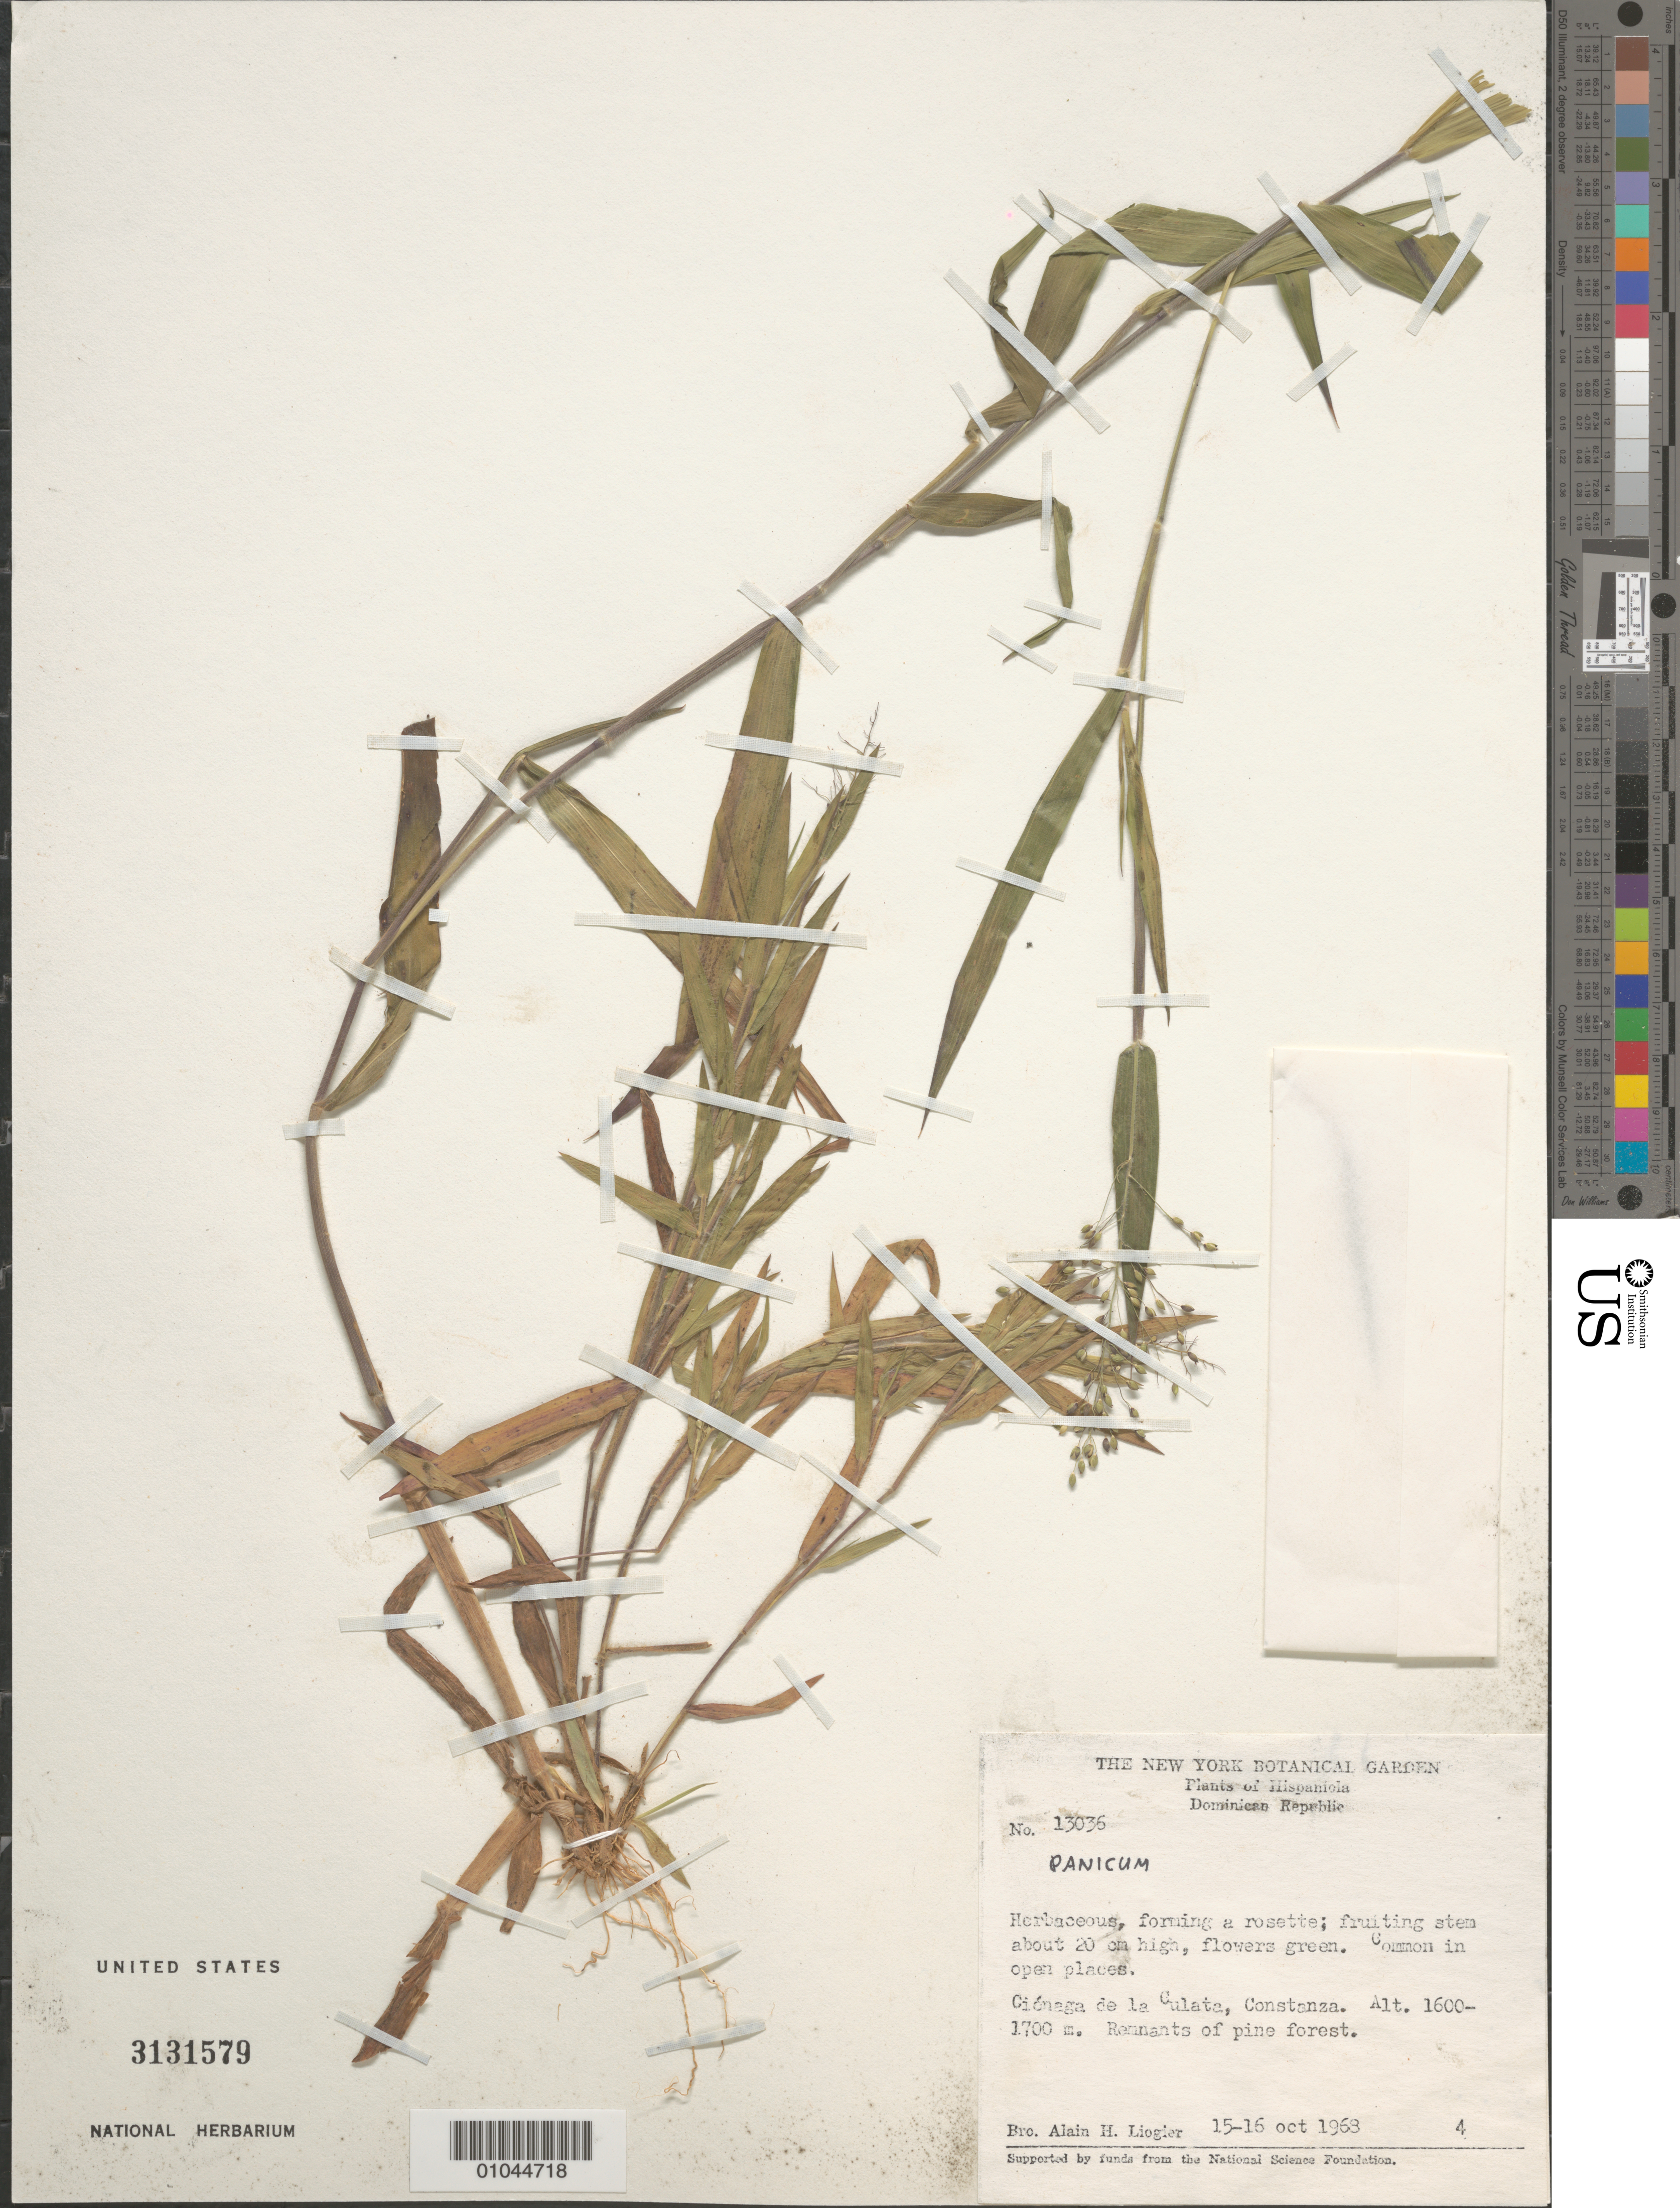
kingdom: Plantae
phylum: Tracheophyta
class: Liliopsida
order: Poales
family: Poaceae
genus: Panicum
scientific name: Panicum sp.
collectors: A. H. Liogier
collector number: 13036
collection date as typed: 15 Oct 1963 to 16 Oct 1968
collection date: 1963-10-15/1968-10-16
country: Dominican Republic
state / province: La Vega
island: Hispaniola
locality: Cienaga de la Culata, Constanza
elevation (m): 1600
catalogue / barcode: US 3131579